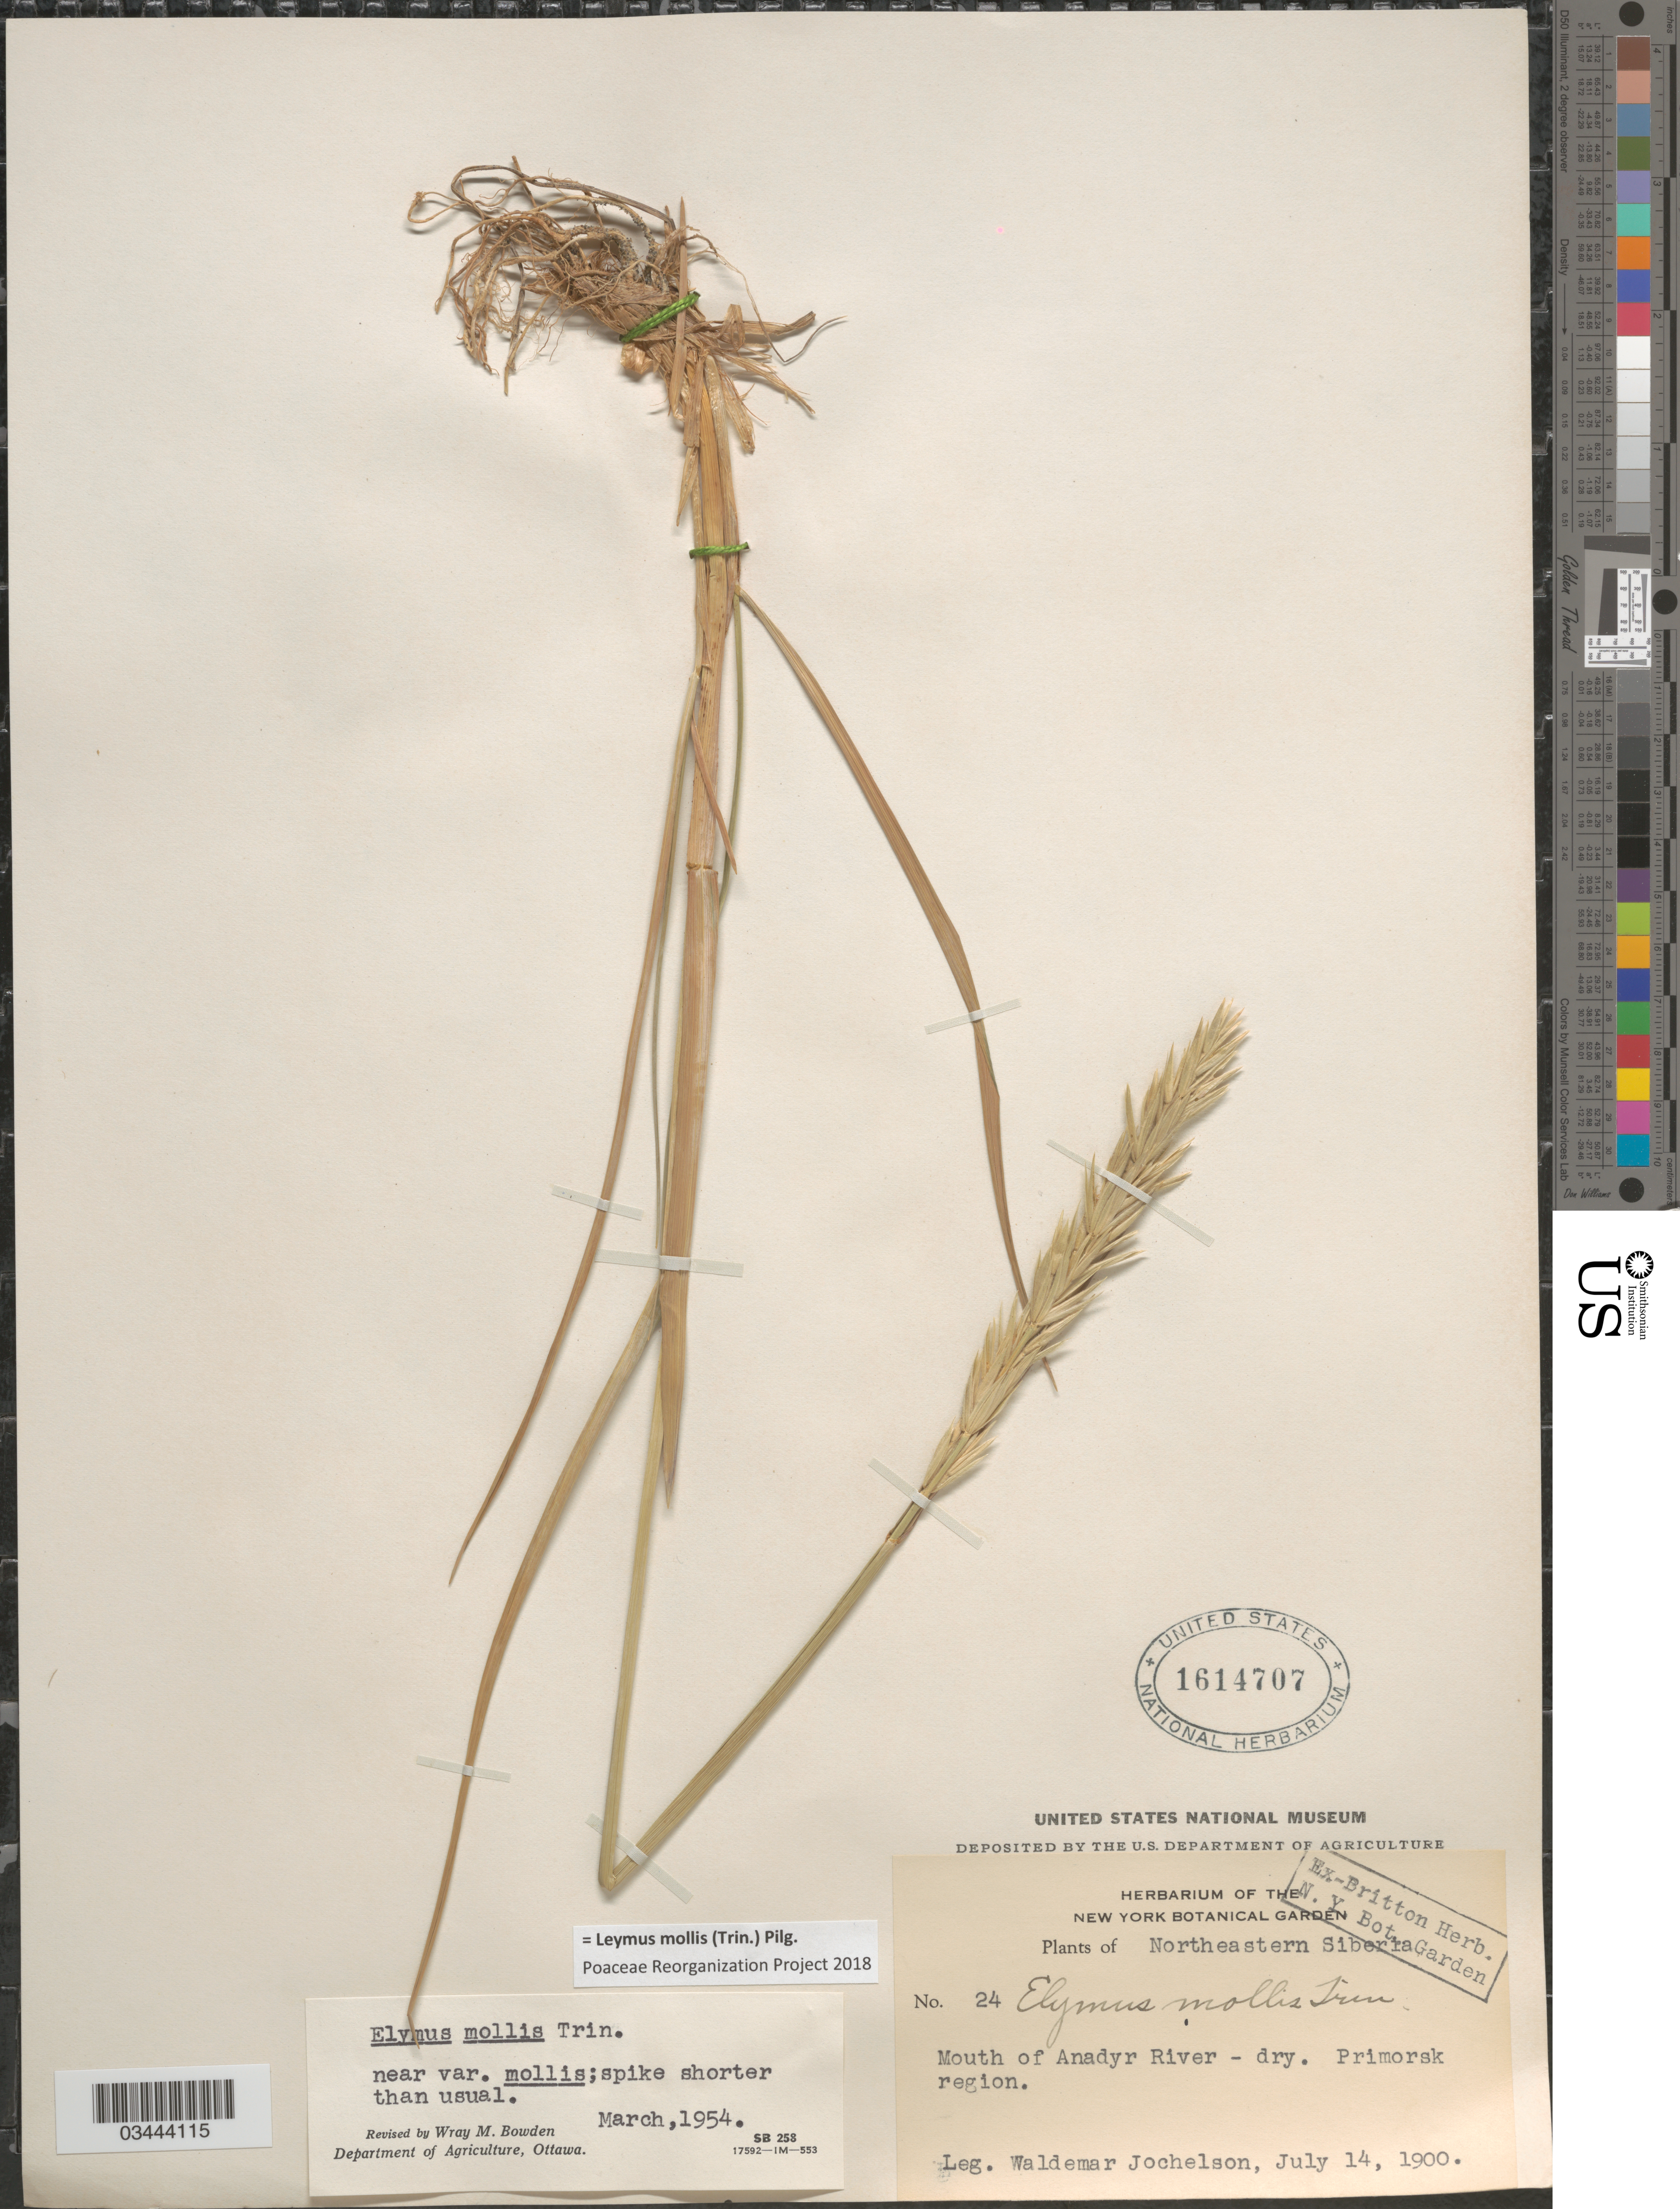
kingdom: Plantae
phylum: Tracheophyta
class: Liliopsida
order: Poales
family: Poaceae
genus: Leymus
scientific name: Leymus mollis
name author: (Trin.) Pilg.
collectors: W. Jochelson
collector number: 24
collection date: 1900-07-14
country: Russian Federation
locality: Northeastern Siberia. Mouth of Anadyr River - dry. Primorsk region.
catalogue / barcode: US 1614707